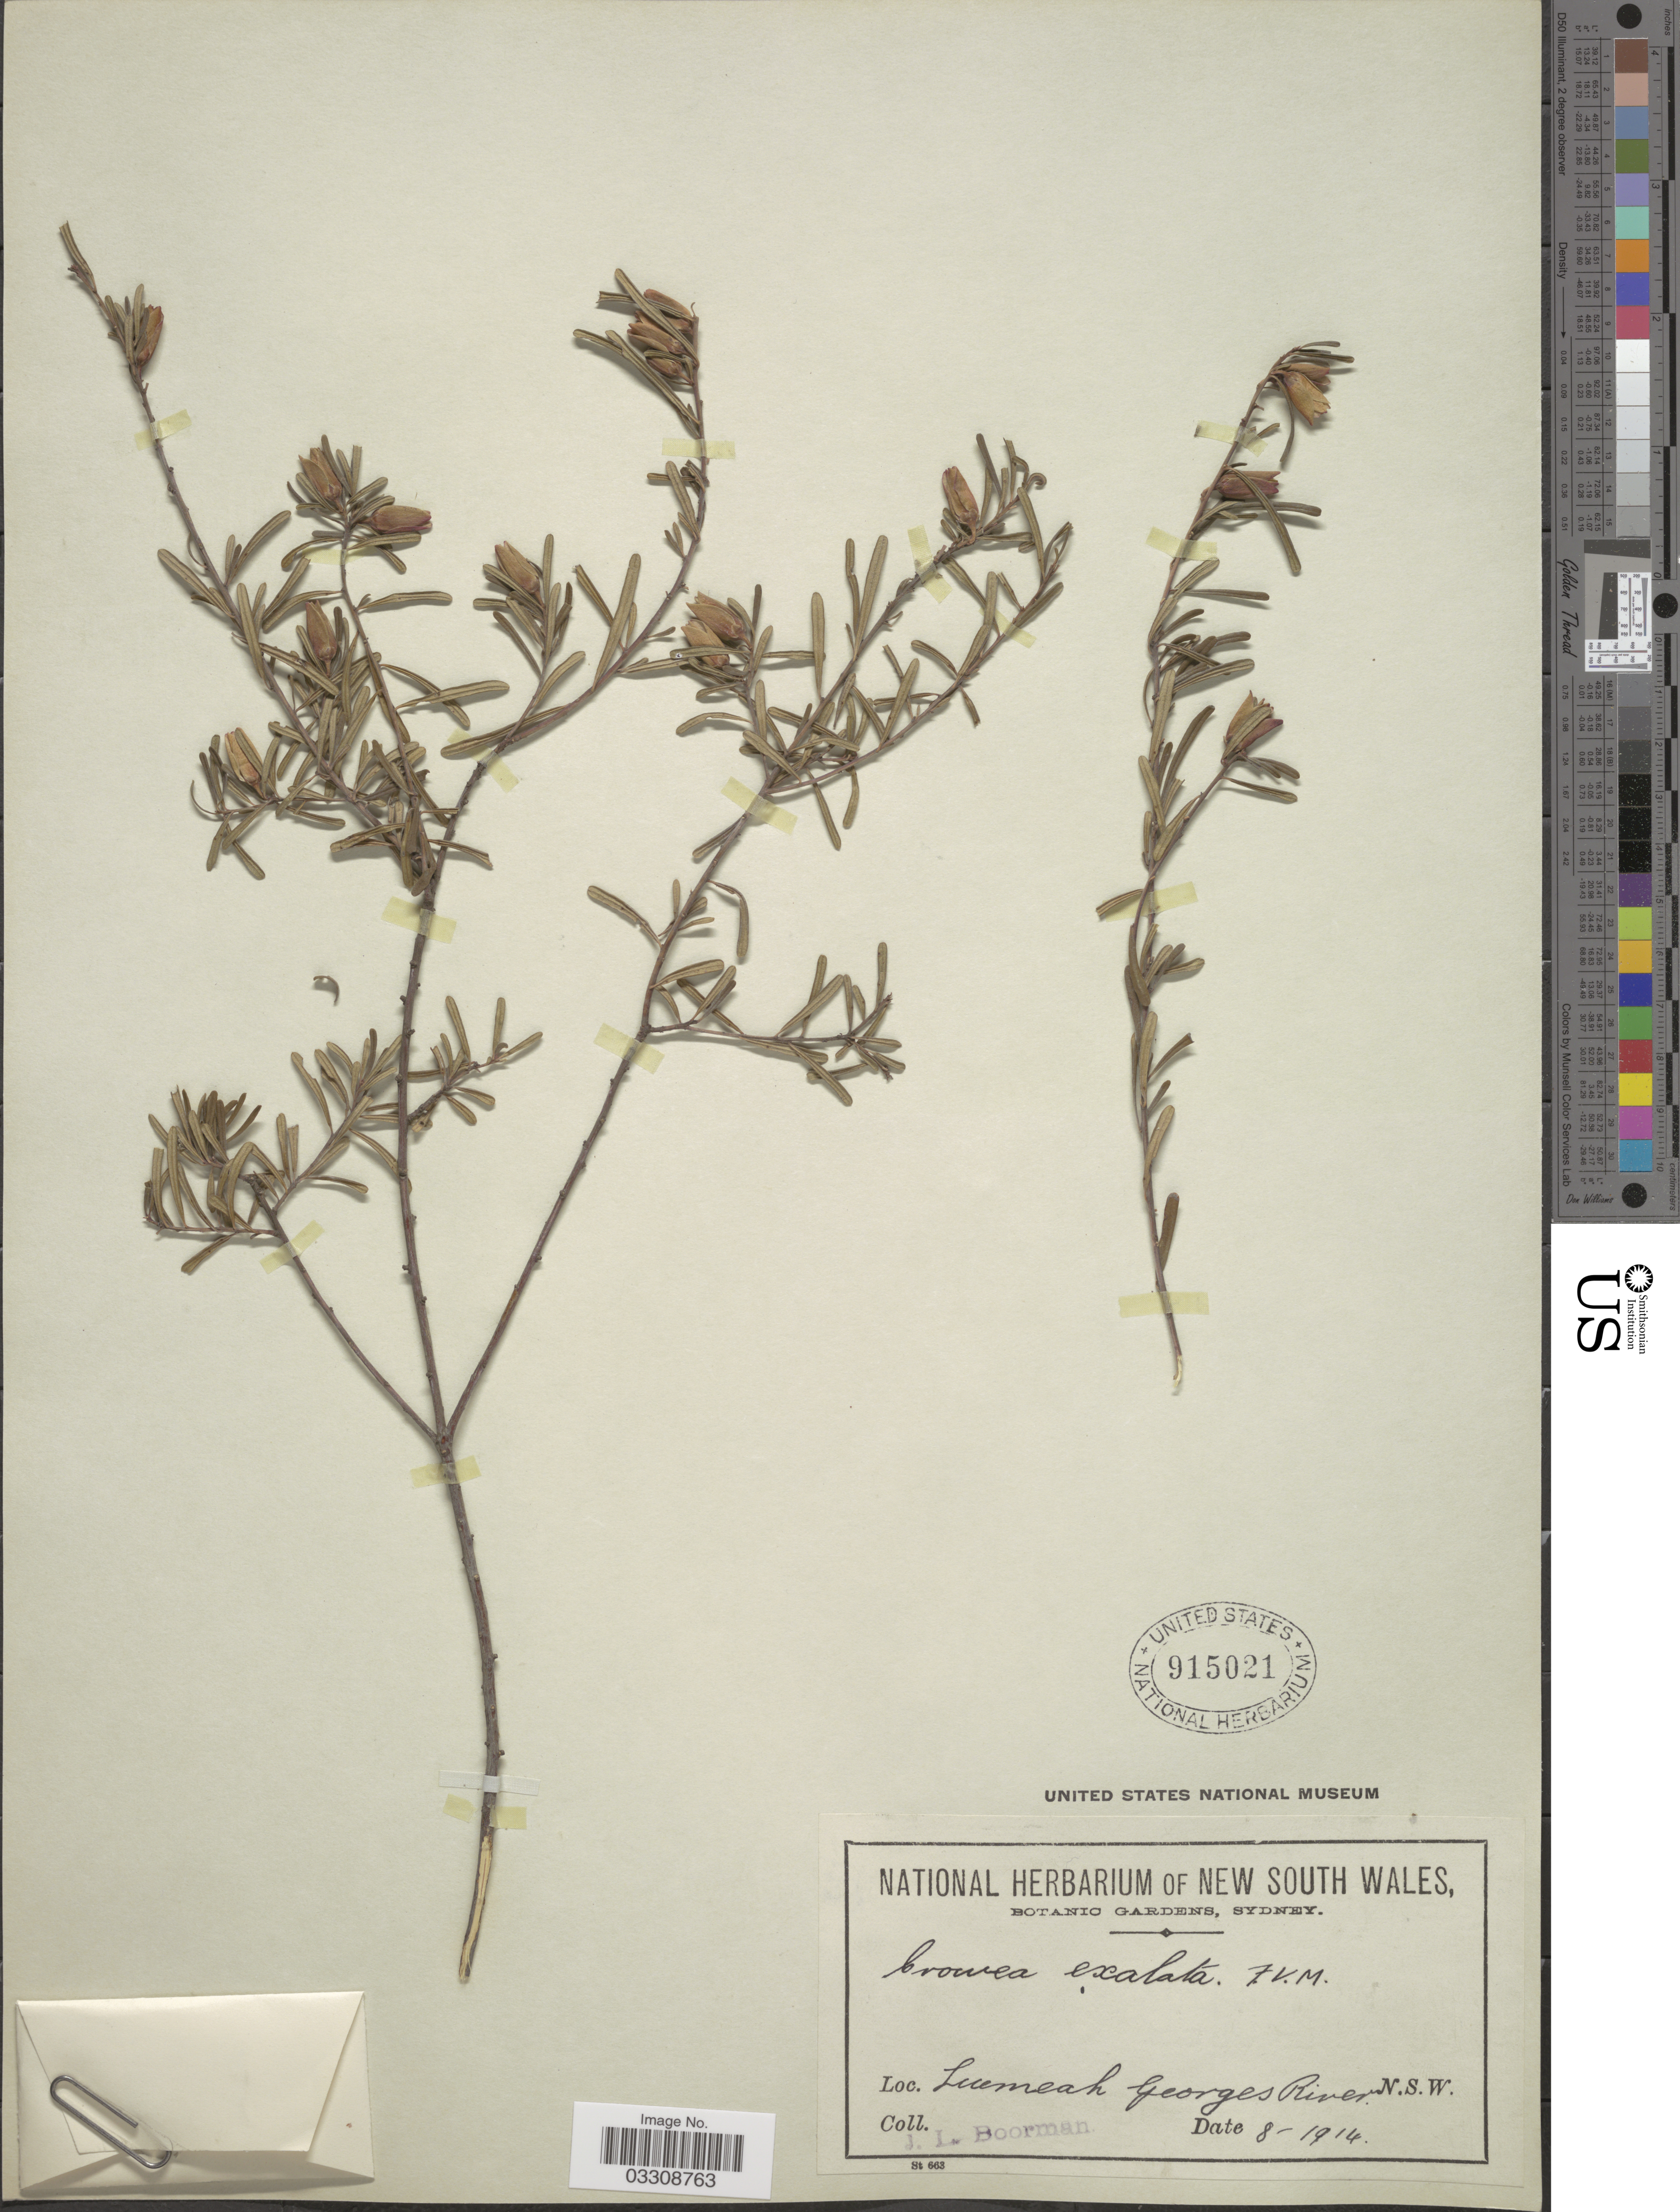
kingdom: Plantae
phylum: Tracheophyta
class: Magnoliopsida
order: Sapindales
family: Rutaceae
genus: Crowea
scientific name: Crowea exalata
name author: F. Muell.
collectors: J. Boorman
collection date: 1914-08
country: Australia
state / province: New South Wales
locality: Leumeah Georges River.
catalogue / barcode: US 915021